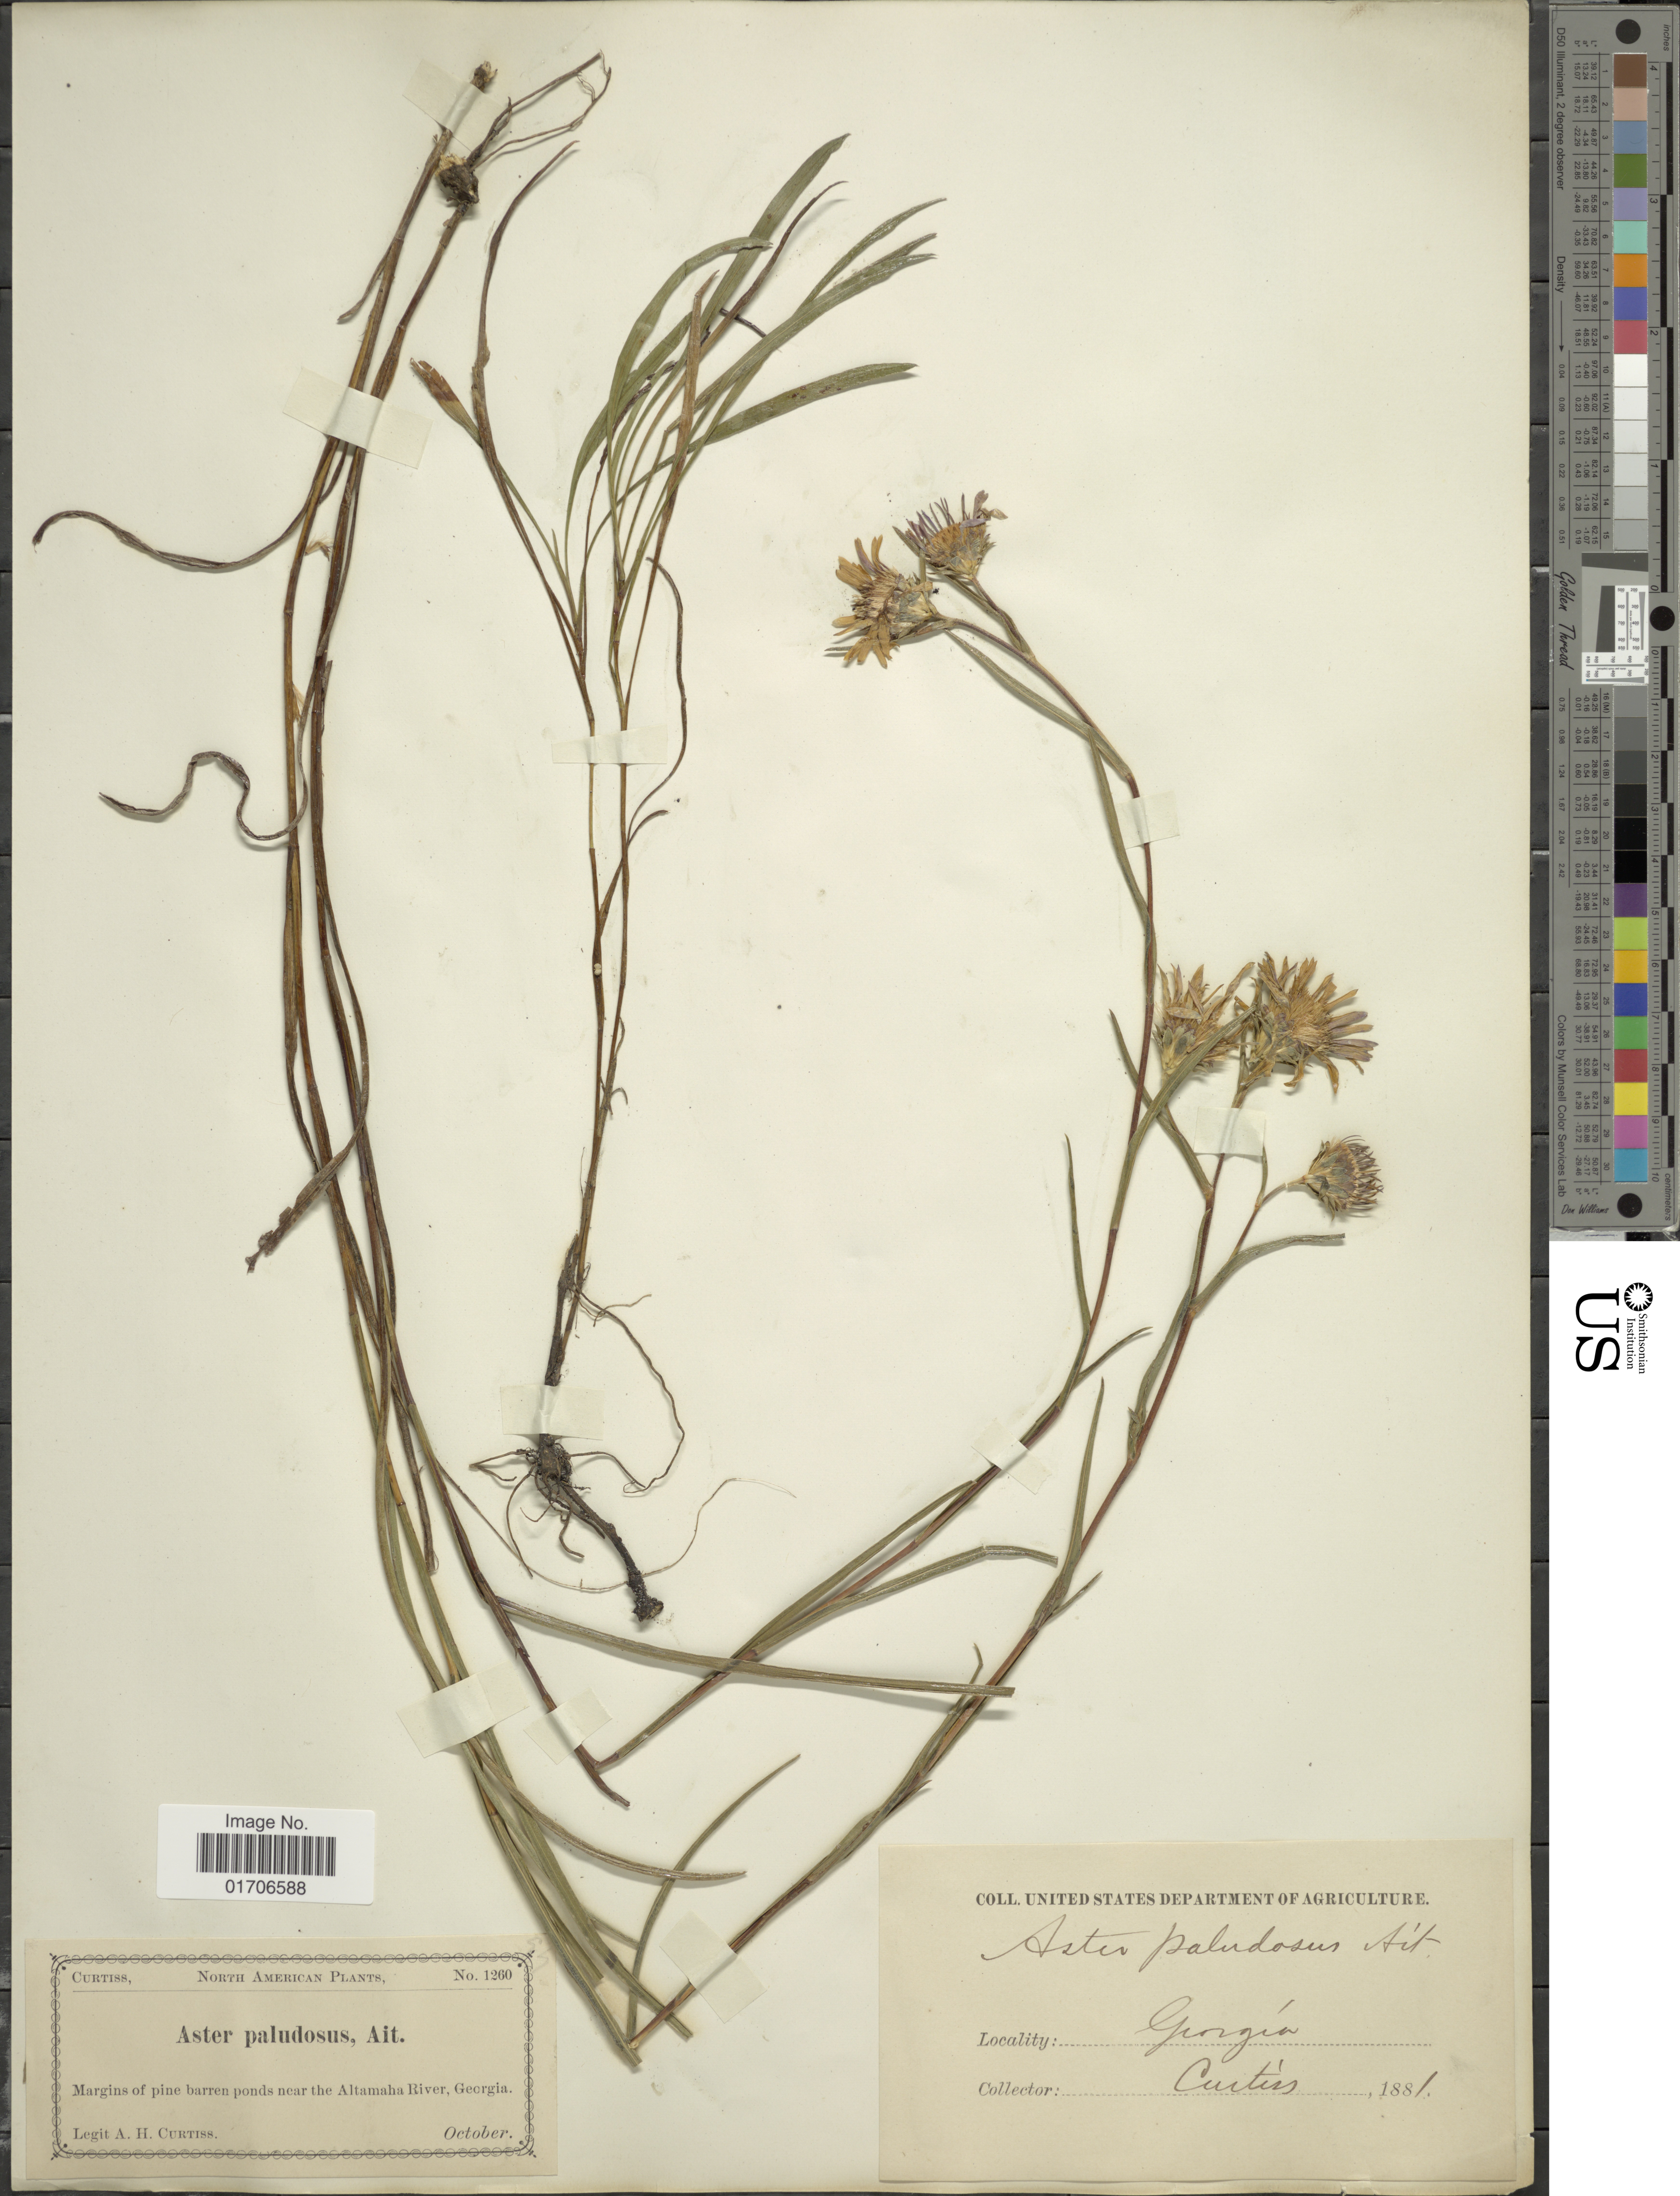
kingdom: Plantae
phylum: Tracheophyta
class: Magnoliopsida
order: Asterales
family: Asteraceae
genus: Eurybia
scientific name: Eurybia paludosa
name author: (Aiton) G.L. Nesom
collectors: A. H. Curtiss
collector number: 1260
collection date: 1881-10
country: United States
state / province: Georgia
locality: Margins of pine barren ponds near the Altamaha River, Georgia.